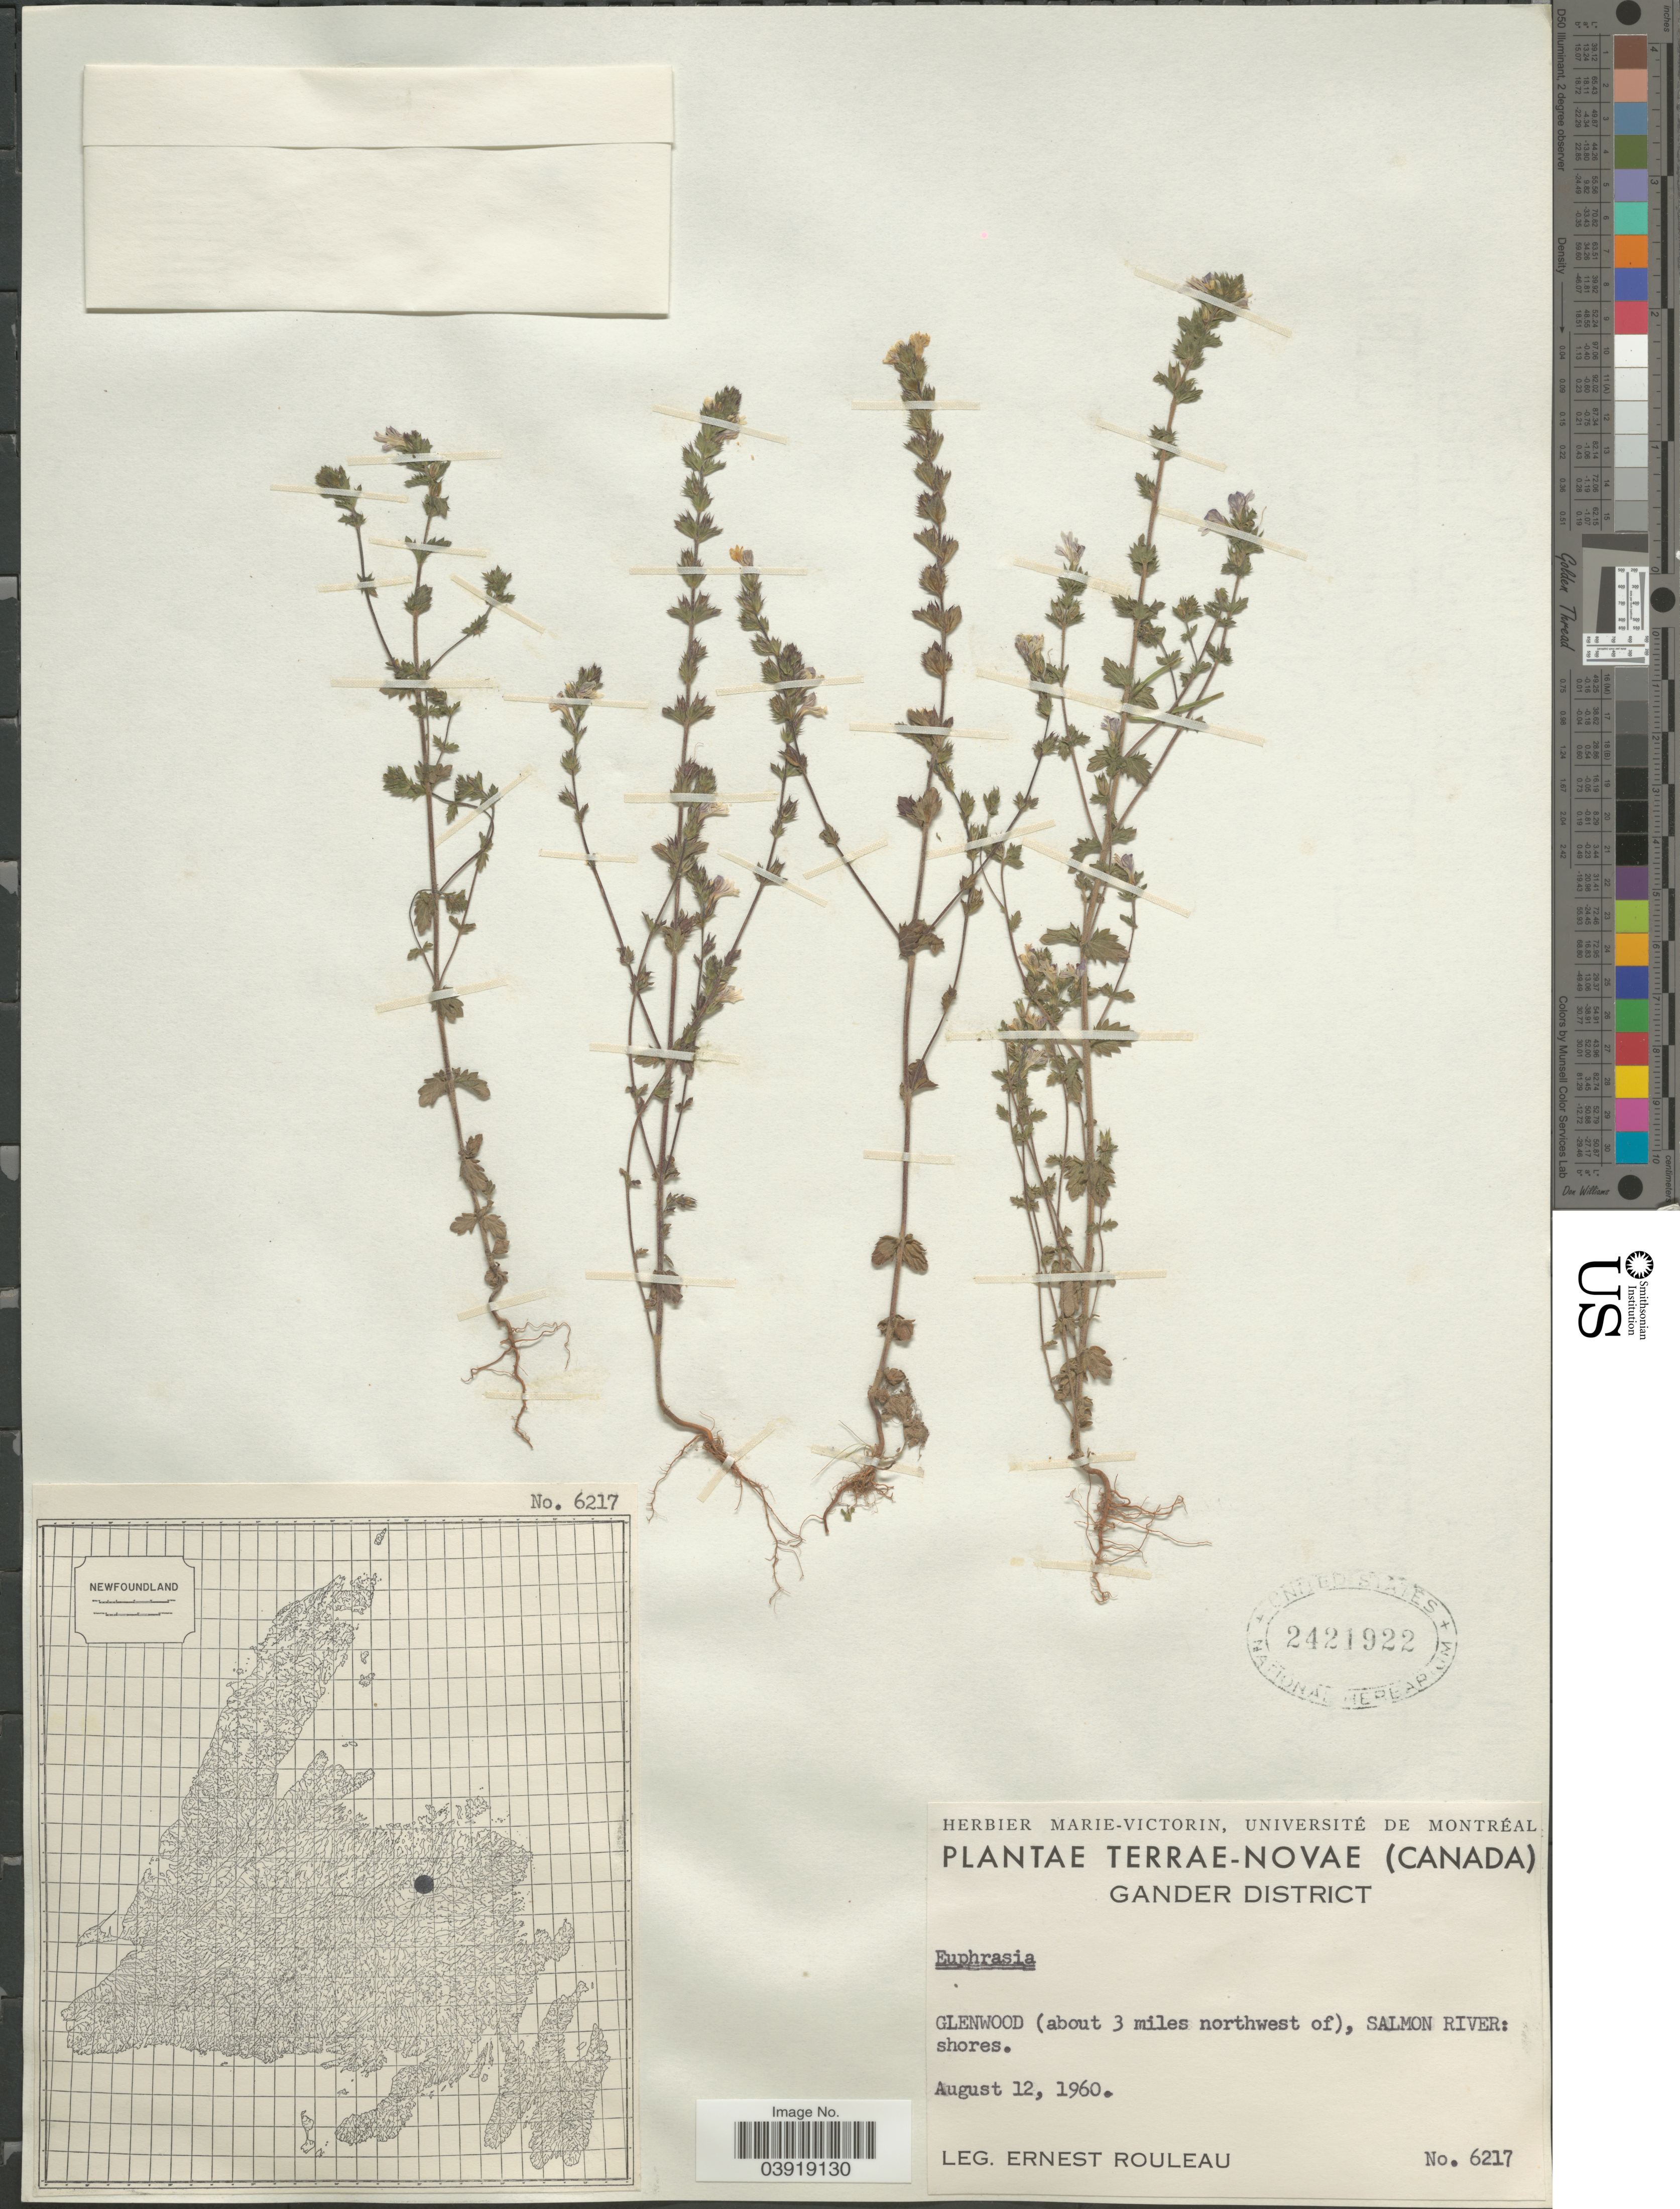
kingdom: Plantae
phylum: Tracheophyta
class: Magnoliopsida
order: Lamiales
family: Orobanchaceae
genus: Euphrasia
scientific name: Euphrasia sp.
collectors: E. Rouleau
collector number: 6217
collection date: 1960-08-12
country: Canada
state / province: Newfoundland and Labrador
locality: Terrae-Novae. Gander District. Glenwood (about 3 miles northwest of), Salmon River: shores.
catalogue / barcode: US 2421922